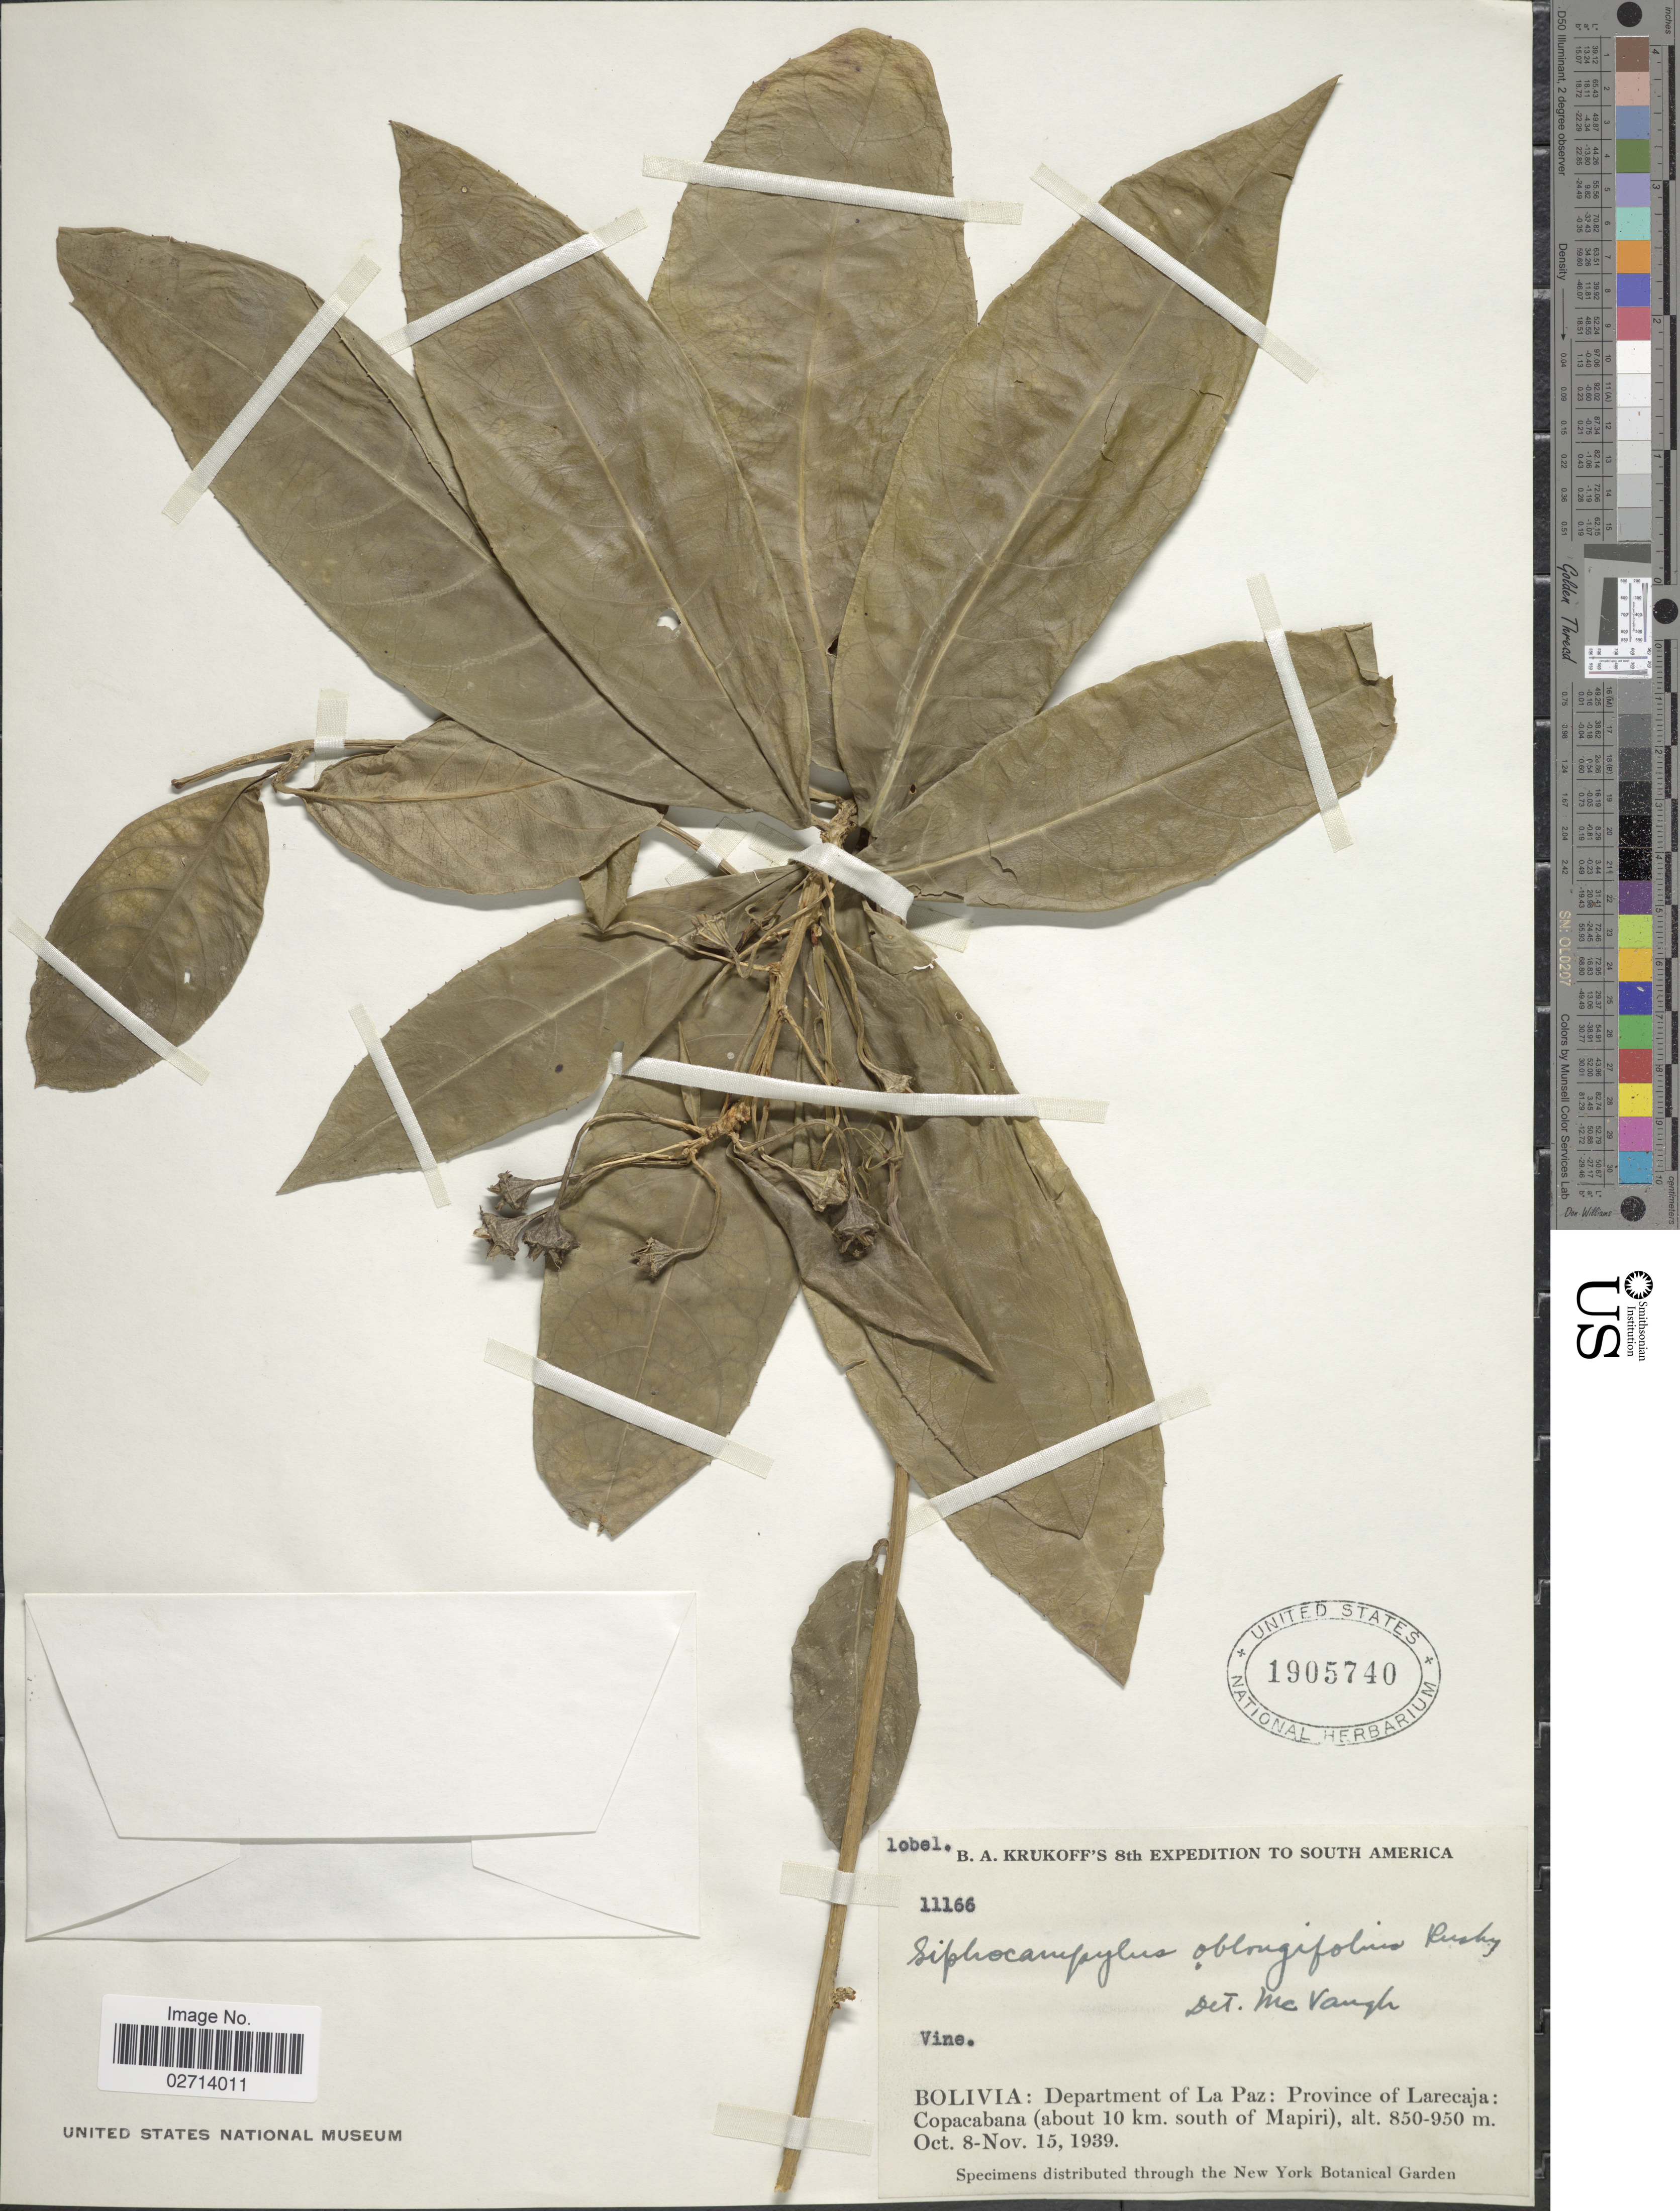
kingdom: Plantae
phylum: Tracheophyta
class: Magnoliopsida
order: Asterales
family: Campanulaceae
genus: Siphocampylus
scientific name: Siphocampylus oblongifolius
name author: Rusby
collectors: B. A. Krukoff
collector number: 11166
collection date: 1939-10-08/1939-11-15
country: Bolivia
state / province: La Paz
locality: Province of Larecaja: Copacabana (about 10 km. south of Mapiri)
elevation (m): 850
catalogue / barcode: US 1905740